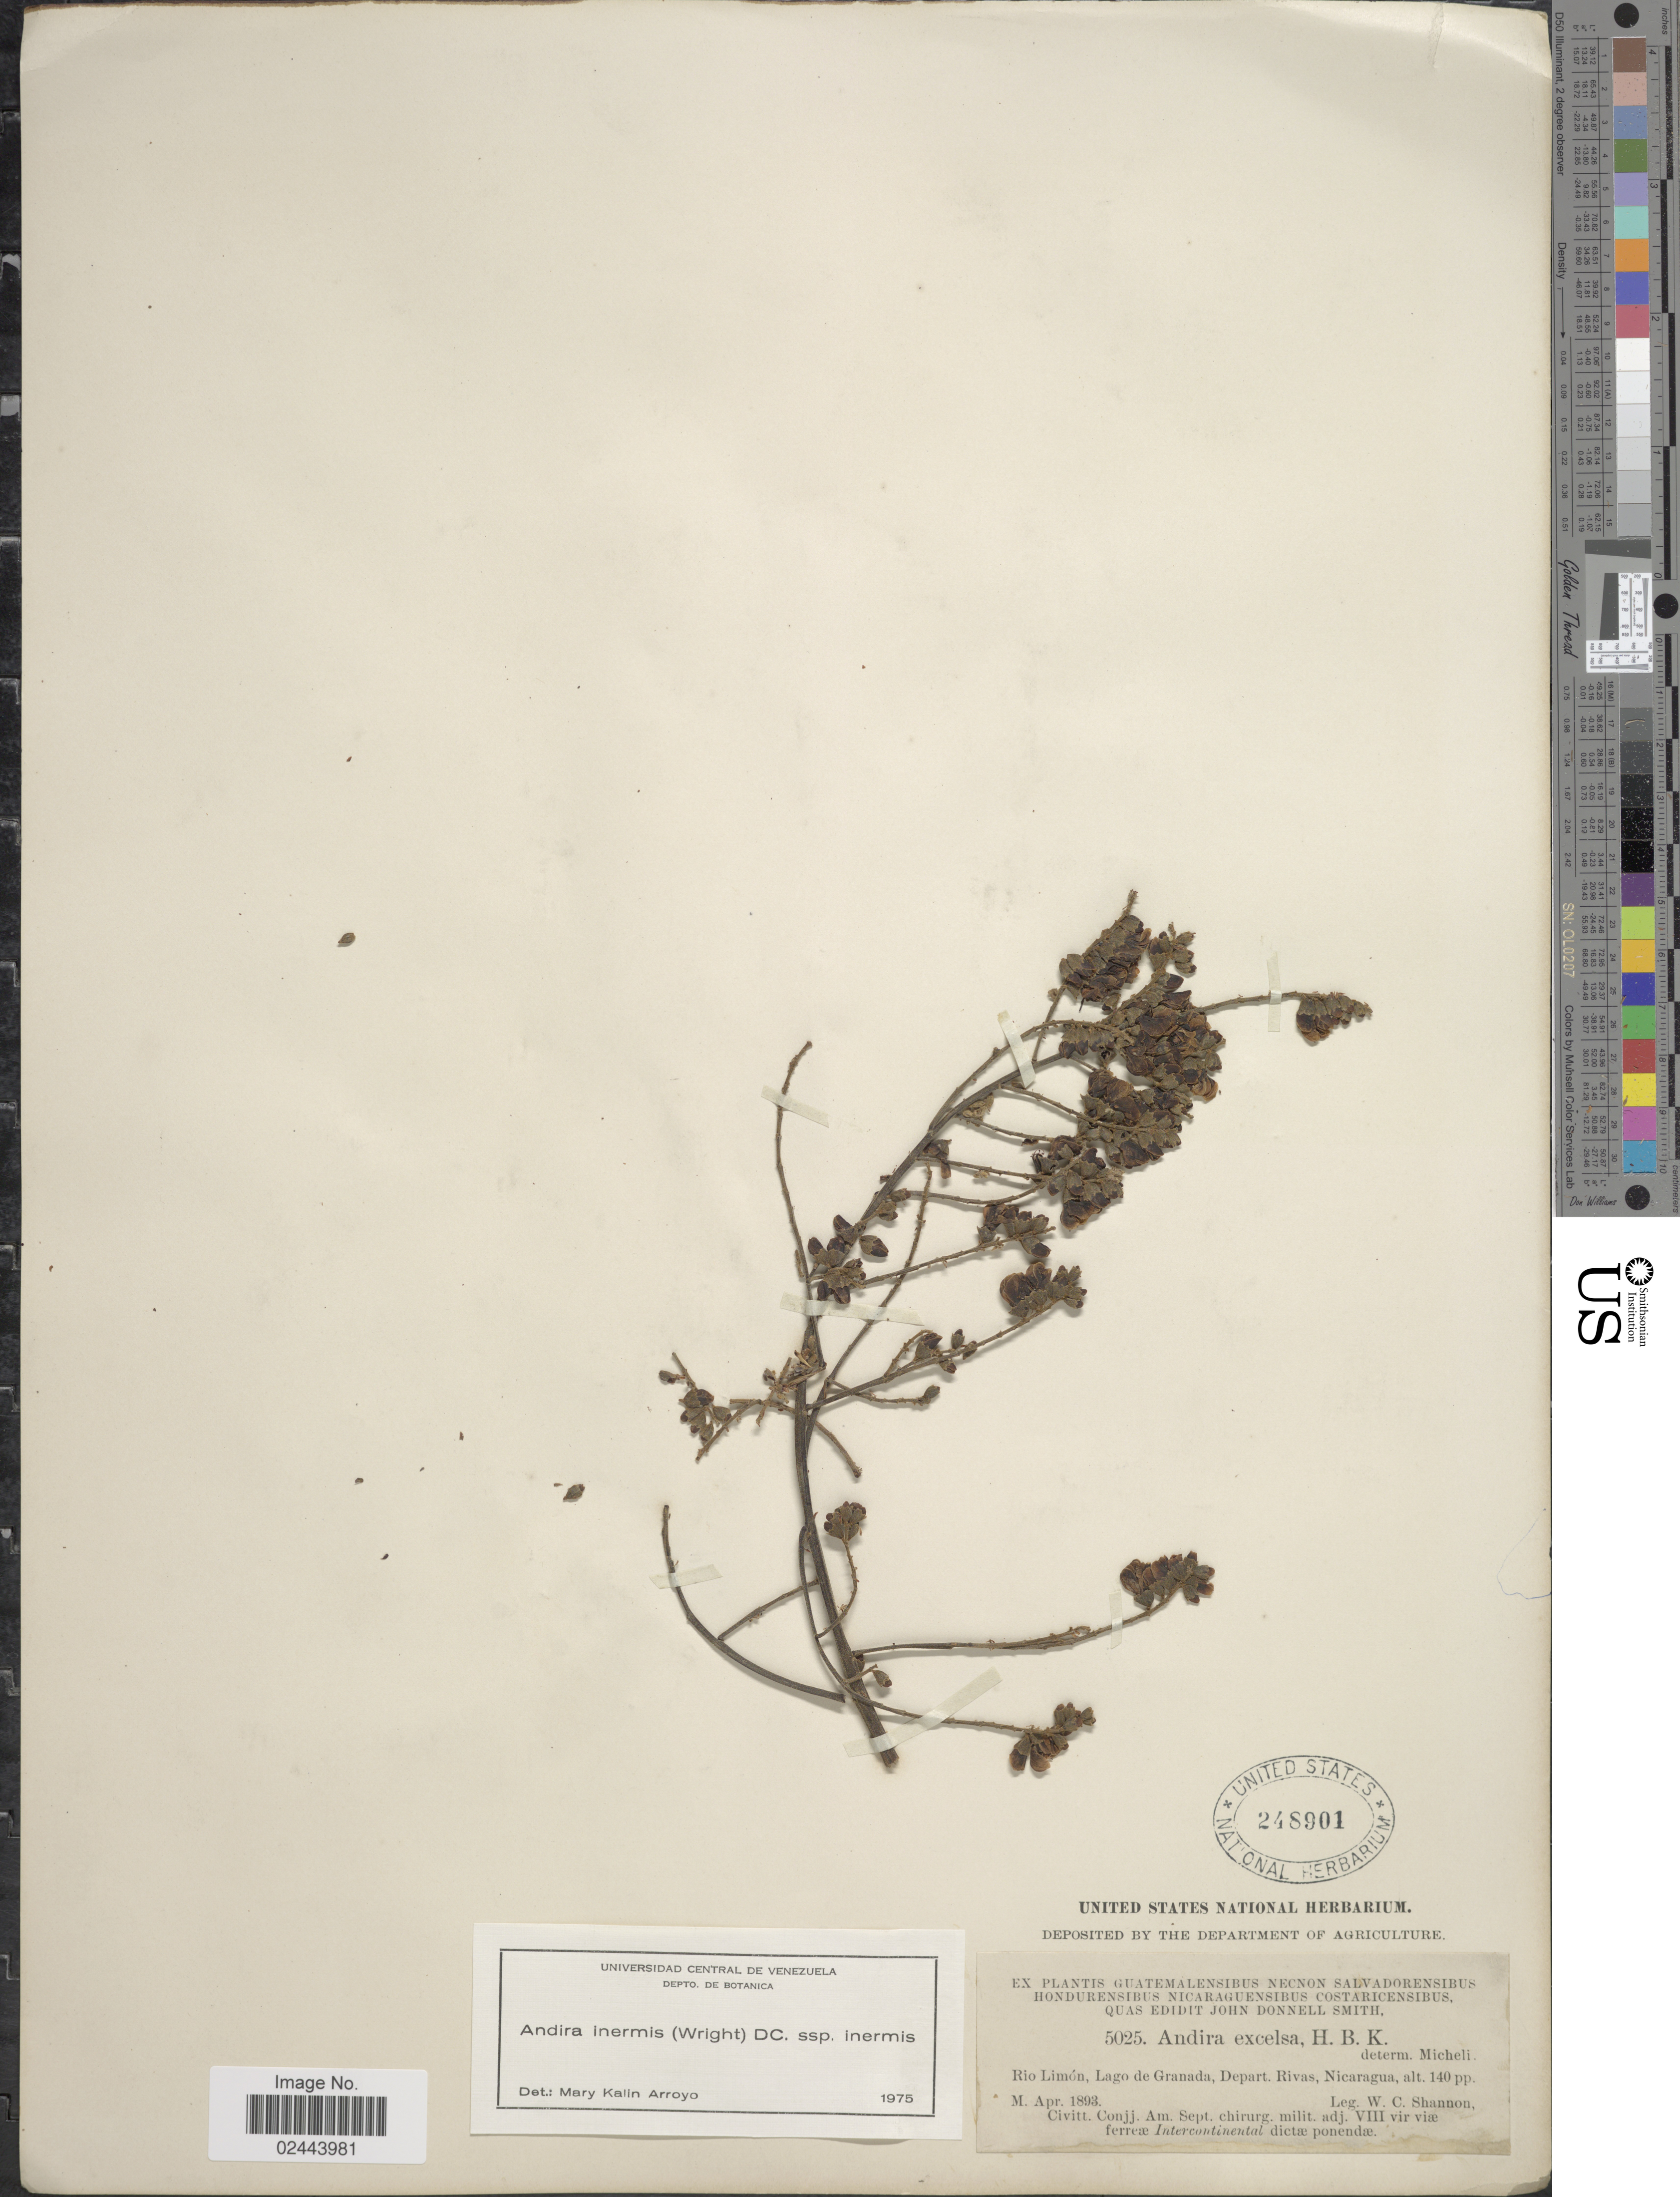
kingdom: Plantae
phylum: Tracheophyta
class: Magnoliopsida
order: Fabales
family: Fabaceae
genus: Andira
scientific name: Andira inermis subsp. inermis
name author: (W. Wright) Kunth ex DC.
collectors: W. C. Shannon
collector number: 5025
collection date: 1893-04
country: Nicaragua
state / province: Rivas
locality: Rio Limón, Lago de Granada, Depart Rivas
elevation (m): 43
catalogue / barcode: US 248901